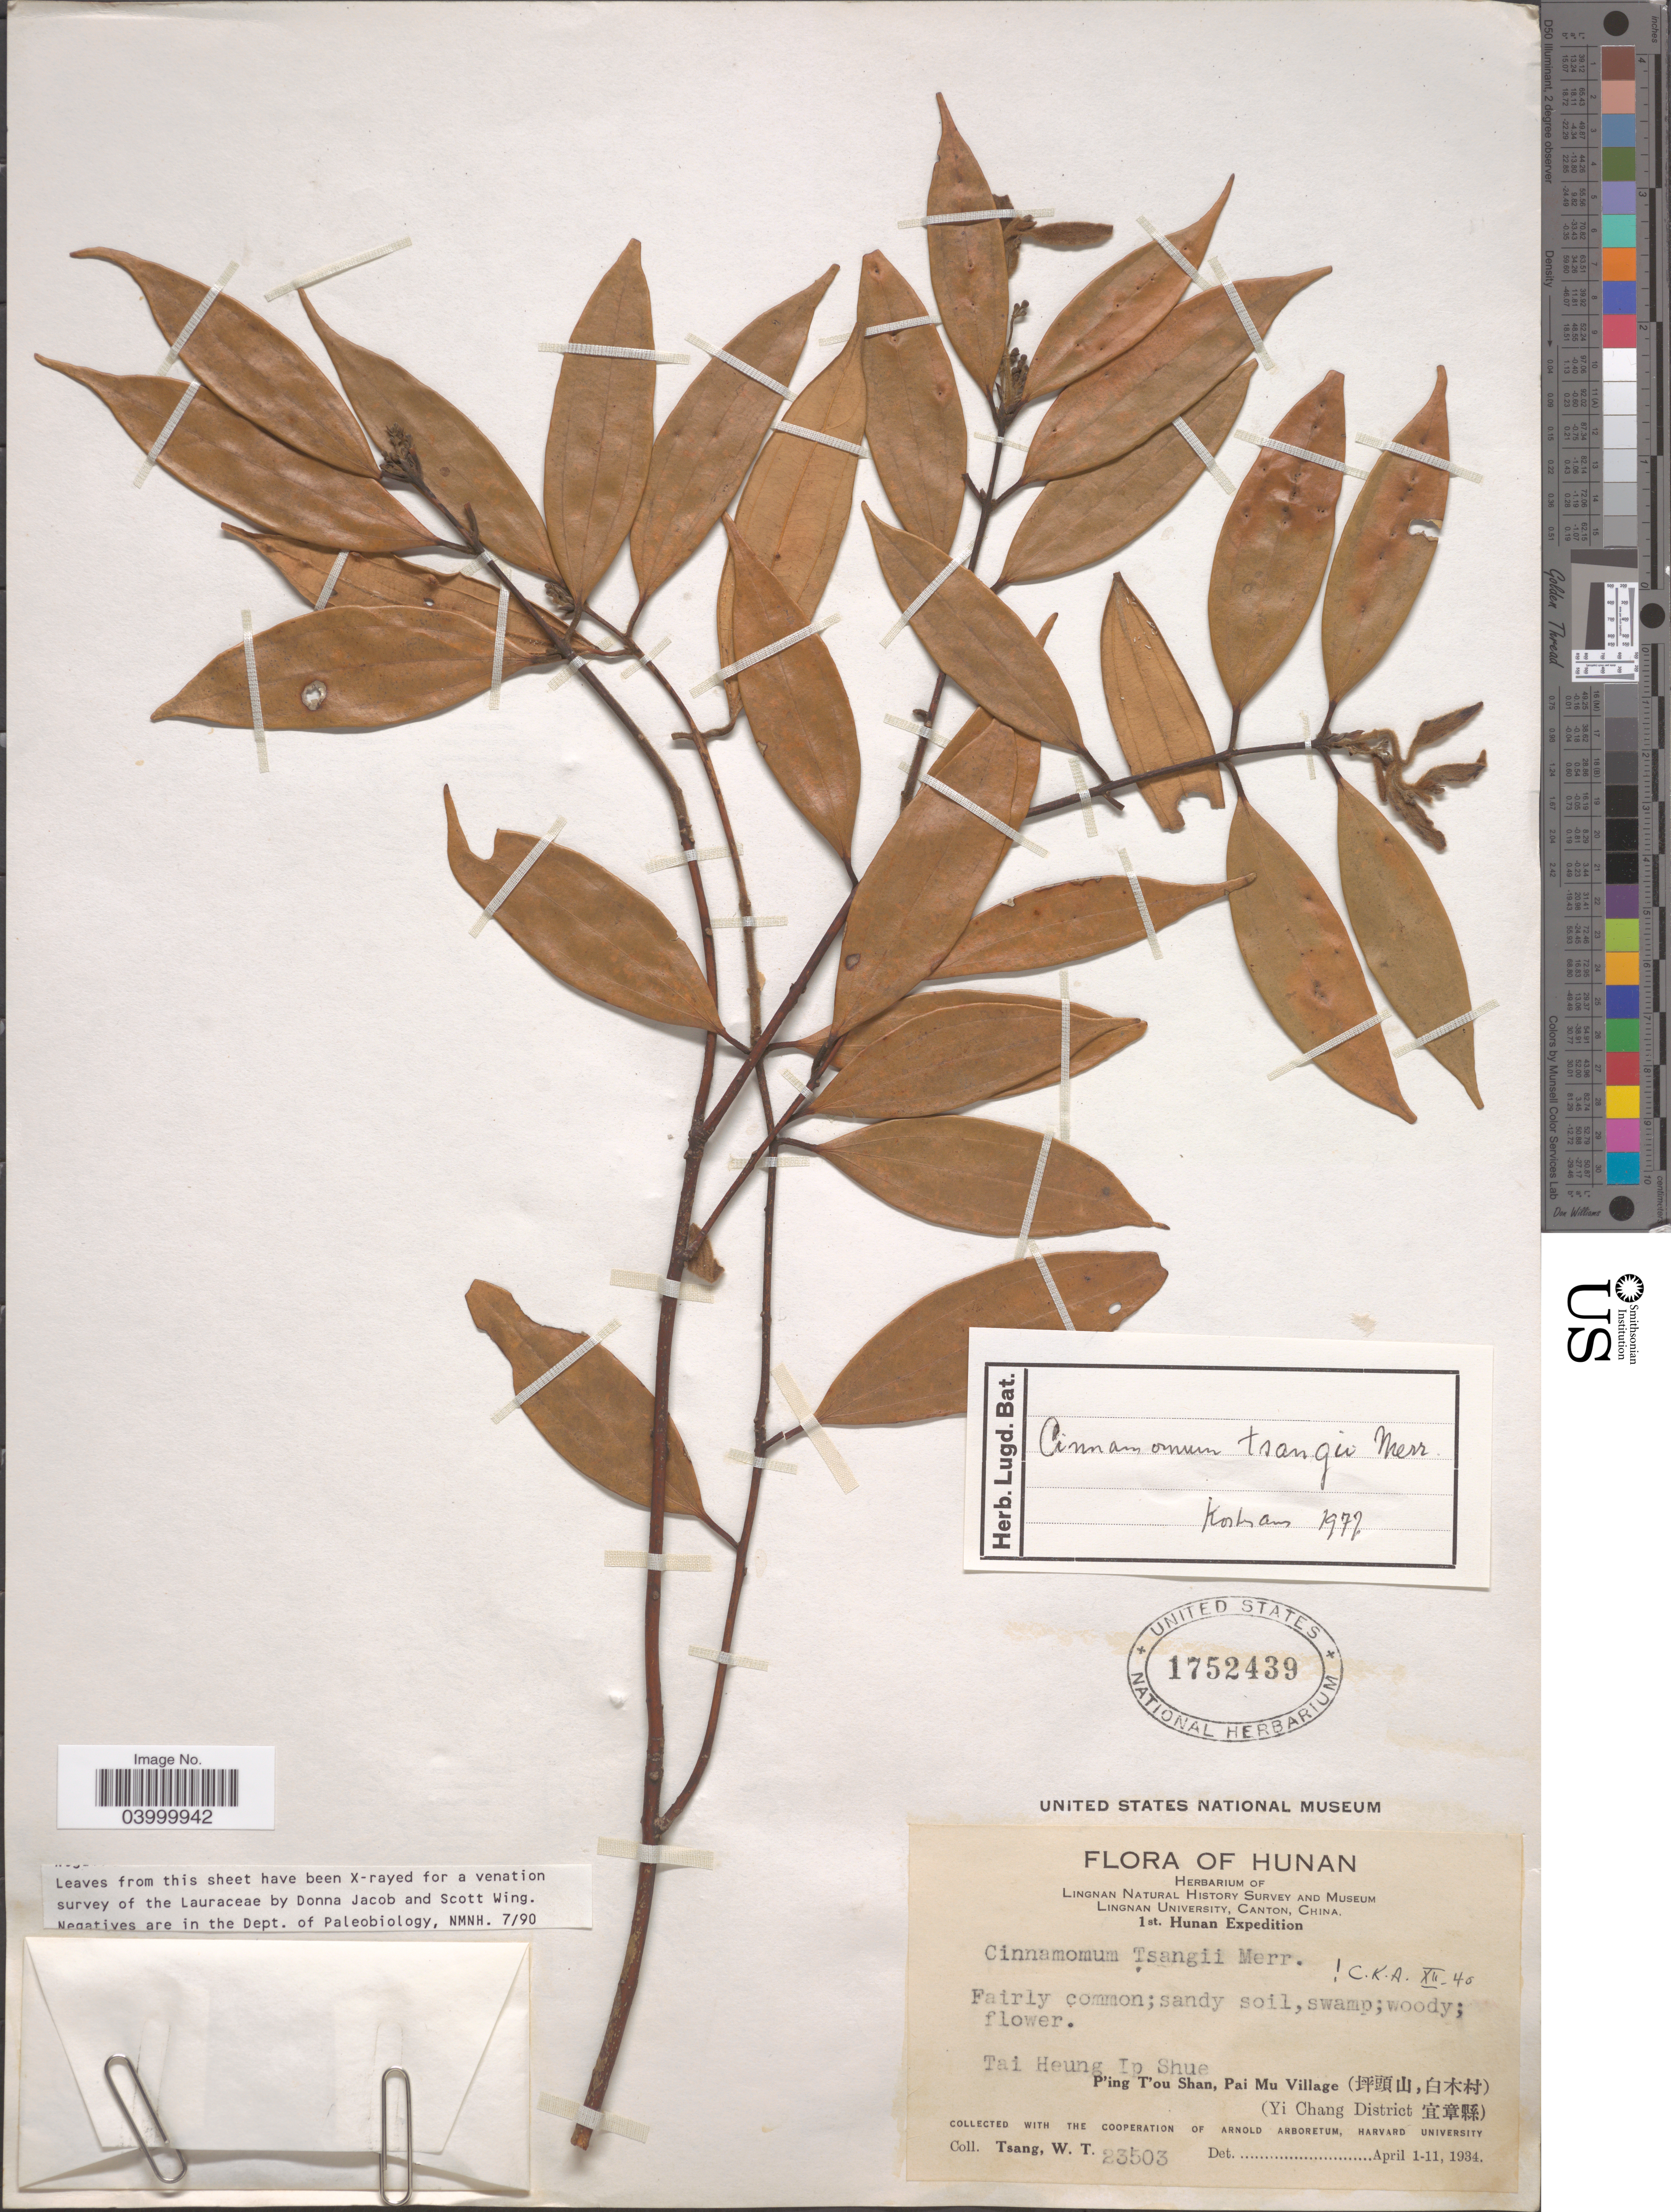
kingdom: Plantae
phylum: Tracheophyta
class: Magnoliopsida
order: Laurales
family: Lauraceae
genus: Cinnamomum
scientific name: Cinnamomum tsangii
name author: Merr.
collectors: W. T. Tsang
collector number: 23503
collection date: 1934-04-01/1934-04-11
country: China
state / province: Hunan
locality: Tai Heung ip Shue. P'ing T'ou Shan, Pai Mu Village (X.X) (Yi Chang District X).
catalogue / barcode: US 1752439